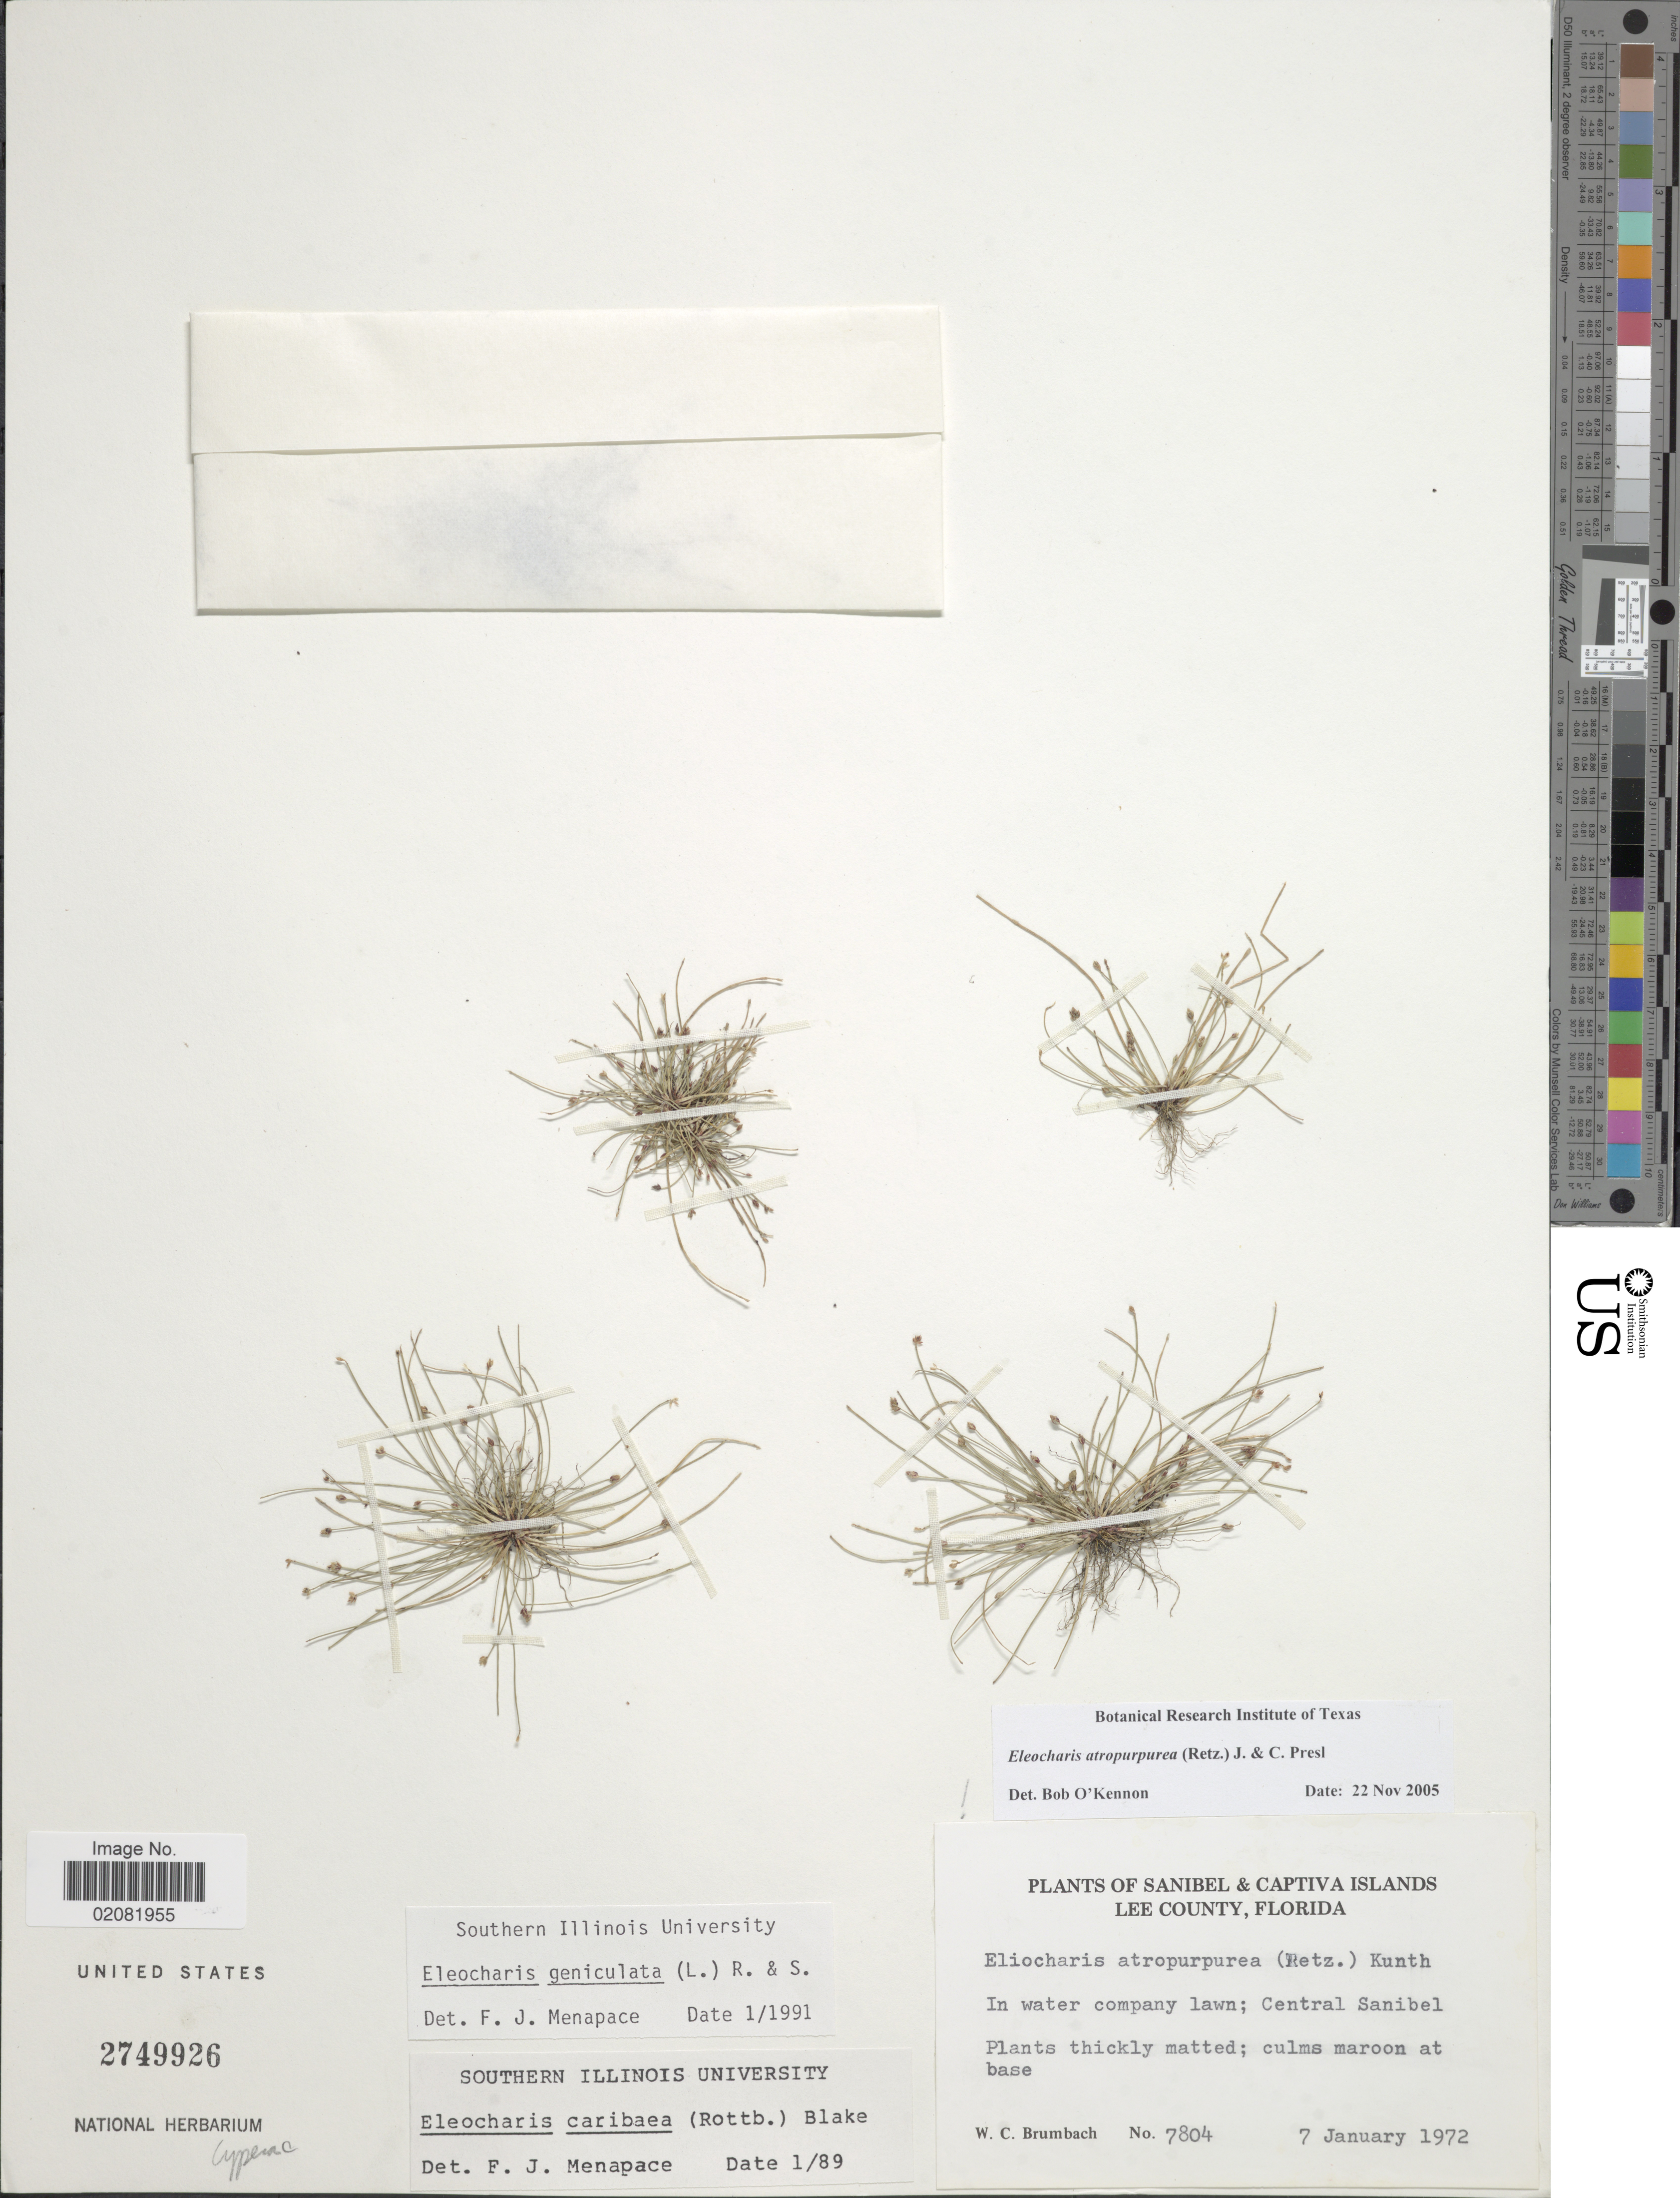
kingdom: Plantae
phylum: Tracheophyta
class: Liliopsida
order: Poales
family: Cyperaceae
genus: Eleocharis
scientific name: Eleocharis atropurpurea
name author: (Retz.) J. Presl & C. Presl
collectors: W. C. Brumbach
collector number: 7804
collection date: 1972-01-07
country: United States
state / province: Florida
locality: Sanibel & Captiva Islands, Lee County, Central Sanibel. In water company lawn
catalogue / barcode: US 2749926